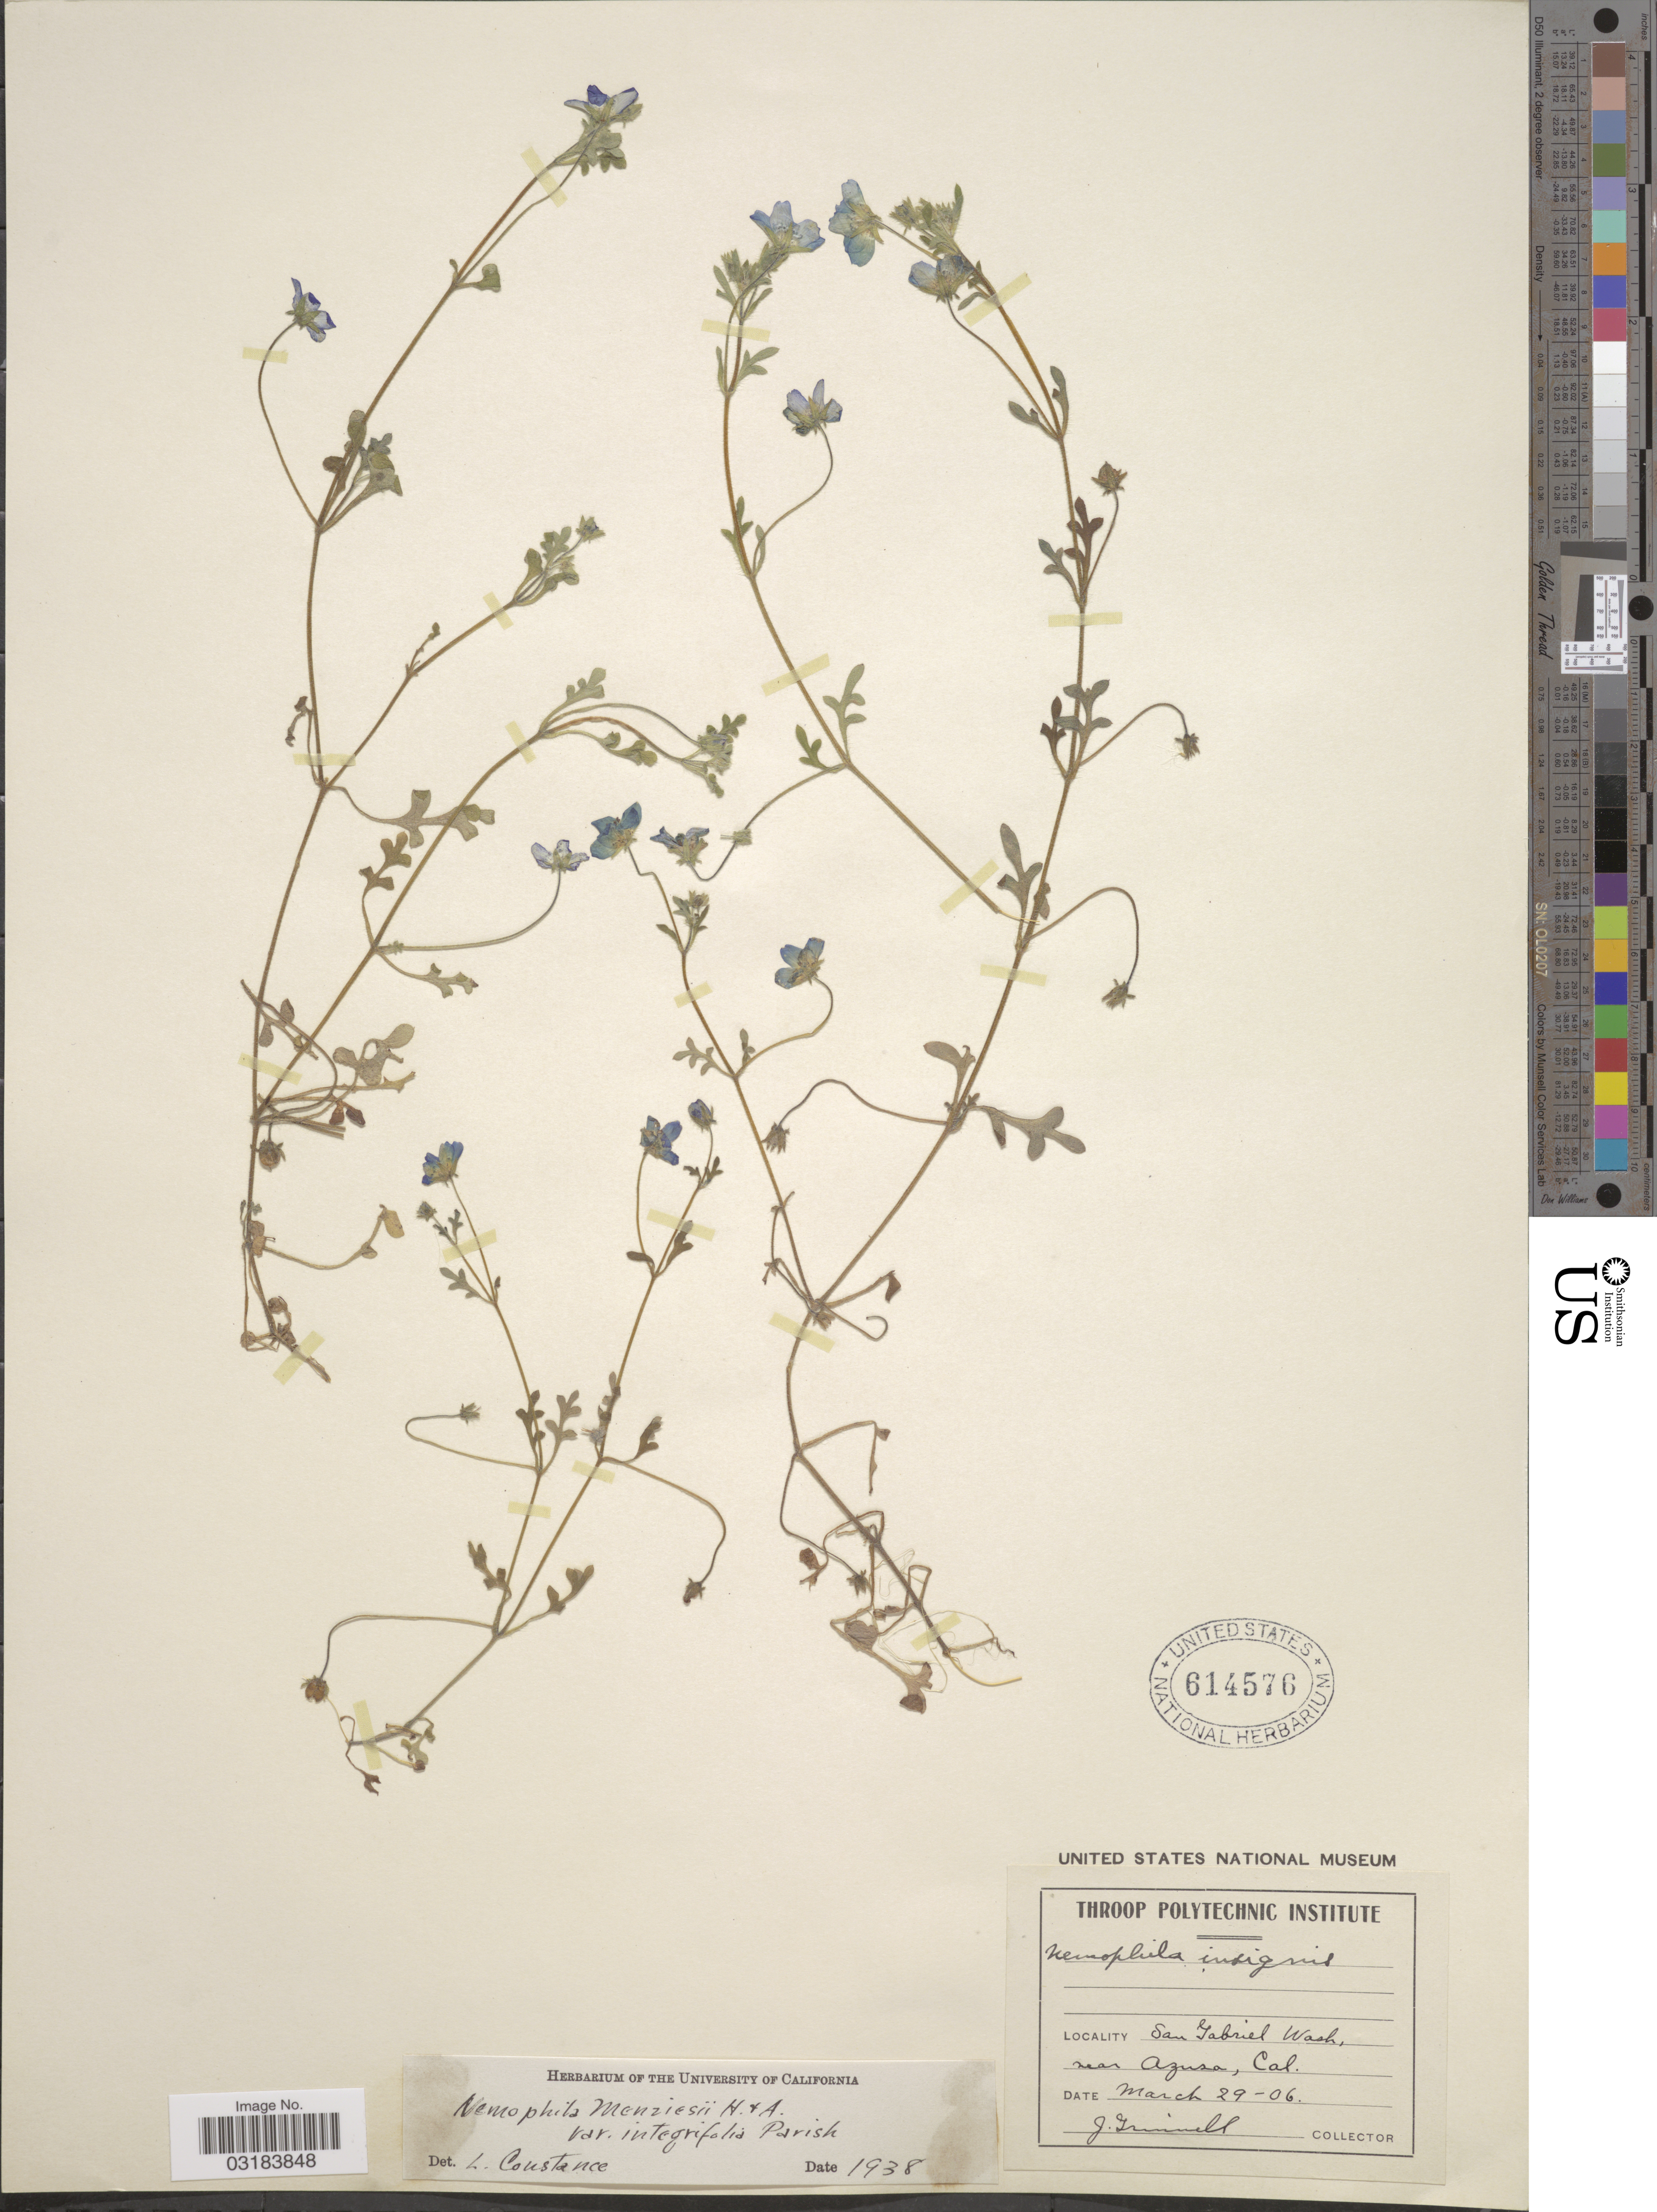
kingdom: Plantae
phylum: Tracheophyta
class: Magnoliopsida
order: Boraginales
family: Hydrophyllaceae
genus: Nemophila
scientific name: Nemophila menziesii var. integrifolia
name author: Hook. & Arn.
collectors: J. Grinnell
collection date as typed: Transcribed d/m/y: 29/3/6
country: United States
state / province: California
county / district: Los Angeles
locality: San Gabriel Wash, near Azusa, Cal.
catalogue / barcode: US 614576